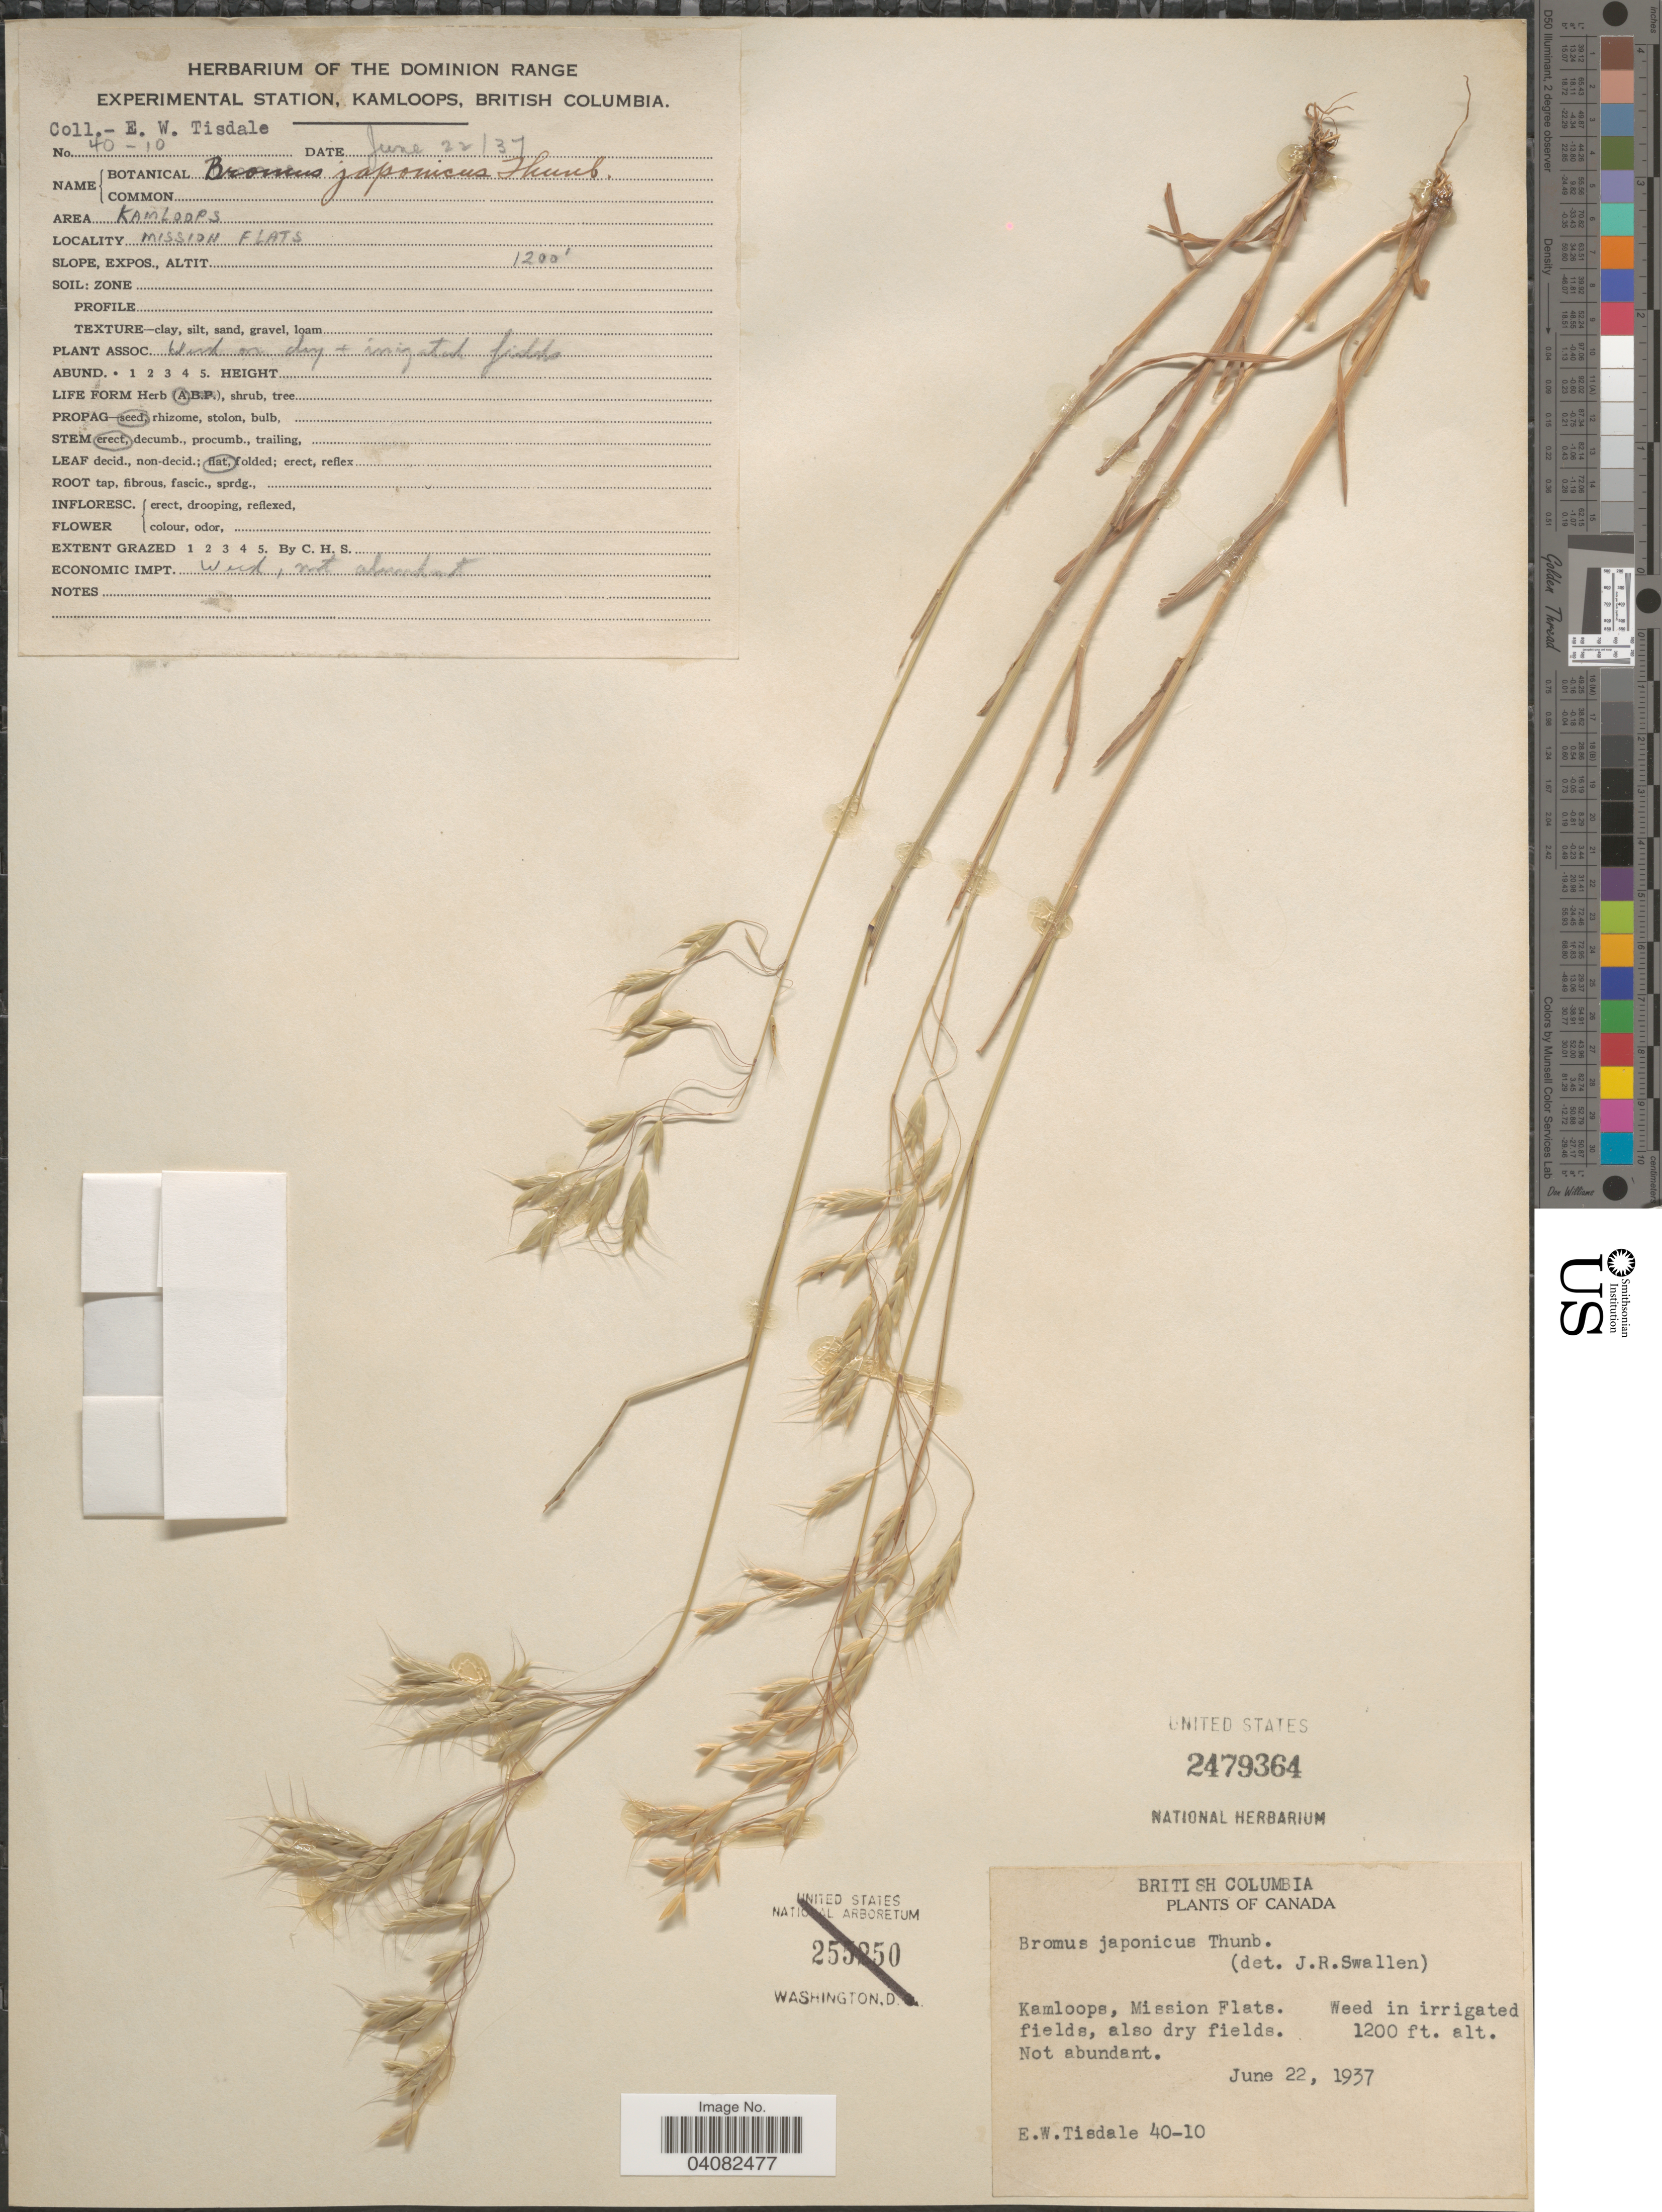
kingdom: Plantae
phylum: Tracheophyta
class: Liliopsida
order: Poales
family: Poaceae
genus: Bromus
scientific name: Bromus japonicus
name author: Houtt.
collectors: E. Tisdale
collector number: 40-10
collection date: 1937-06-22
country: Canada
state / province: British Columbia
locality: Area Kamloops, Mission Flats.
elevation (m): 366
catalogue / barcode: US 2479364